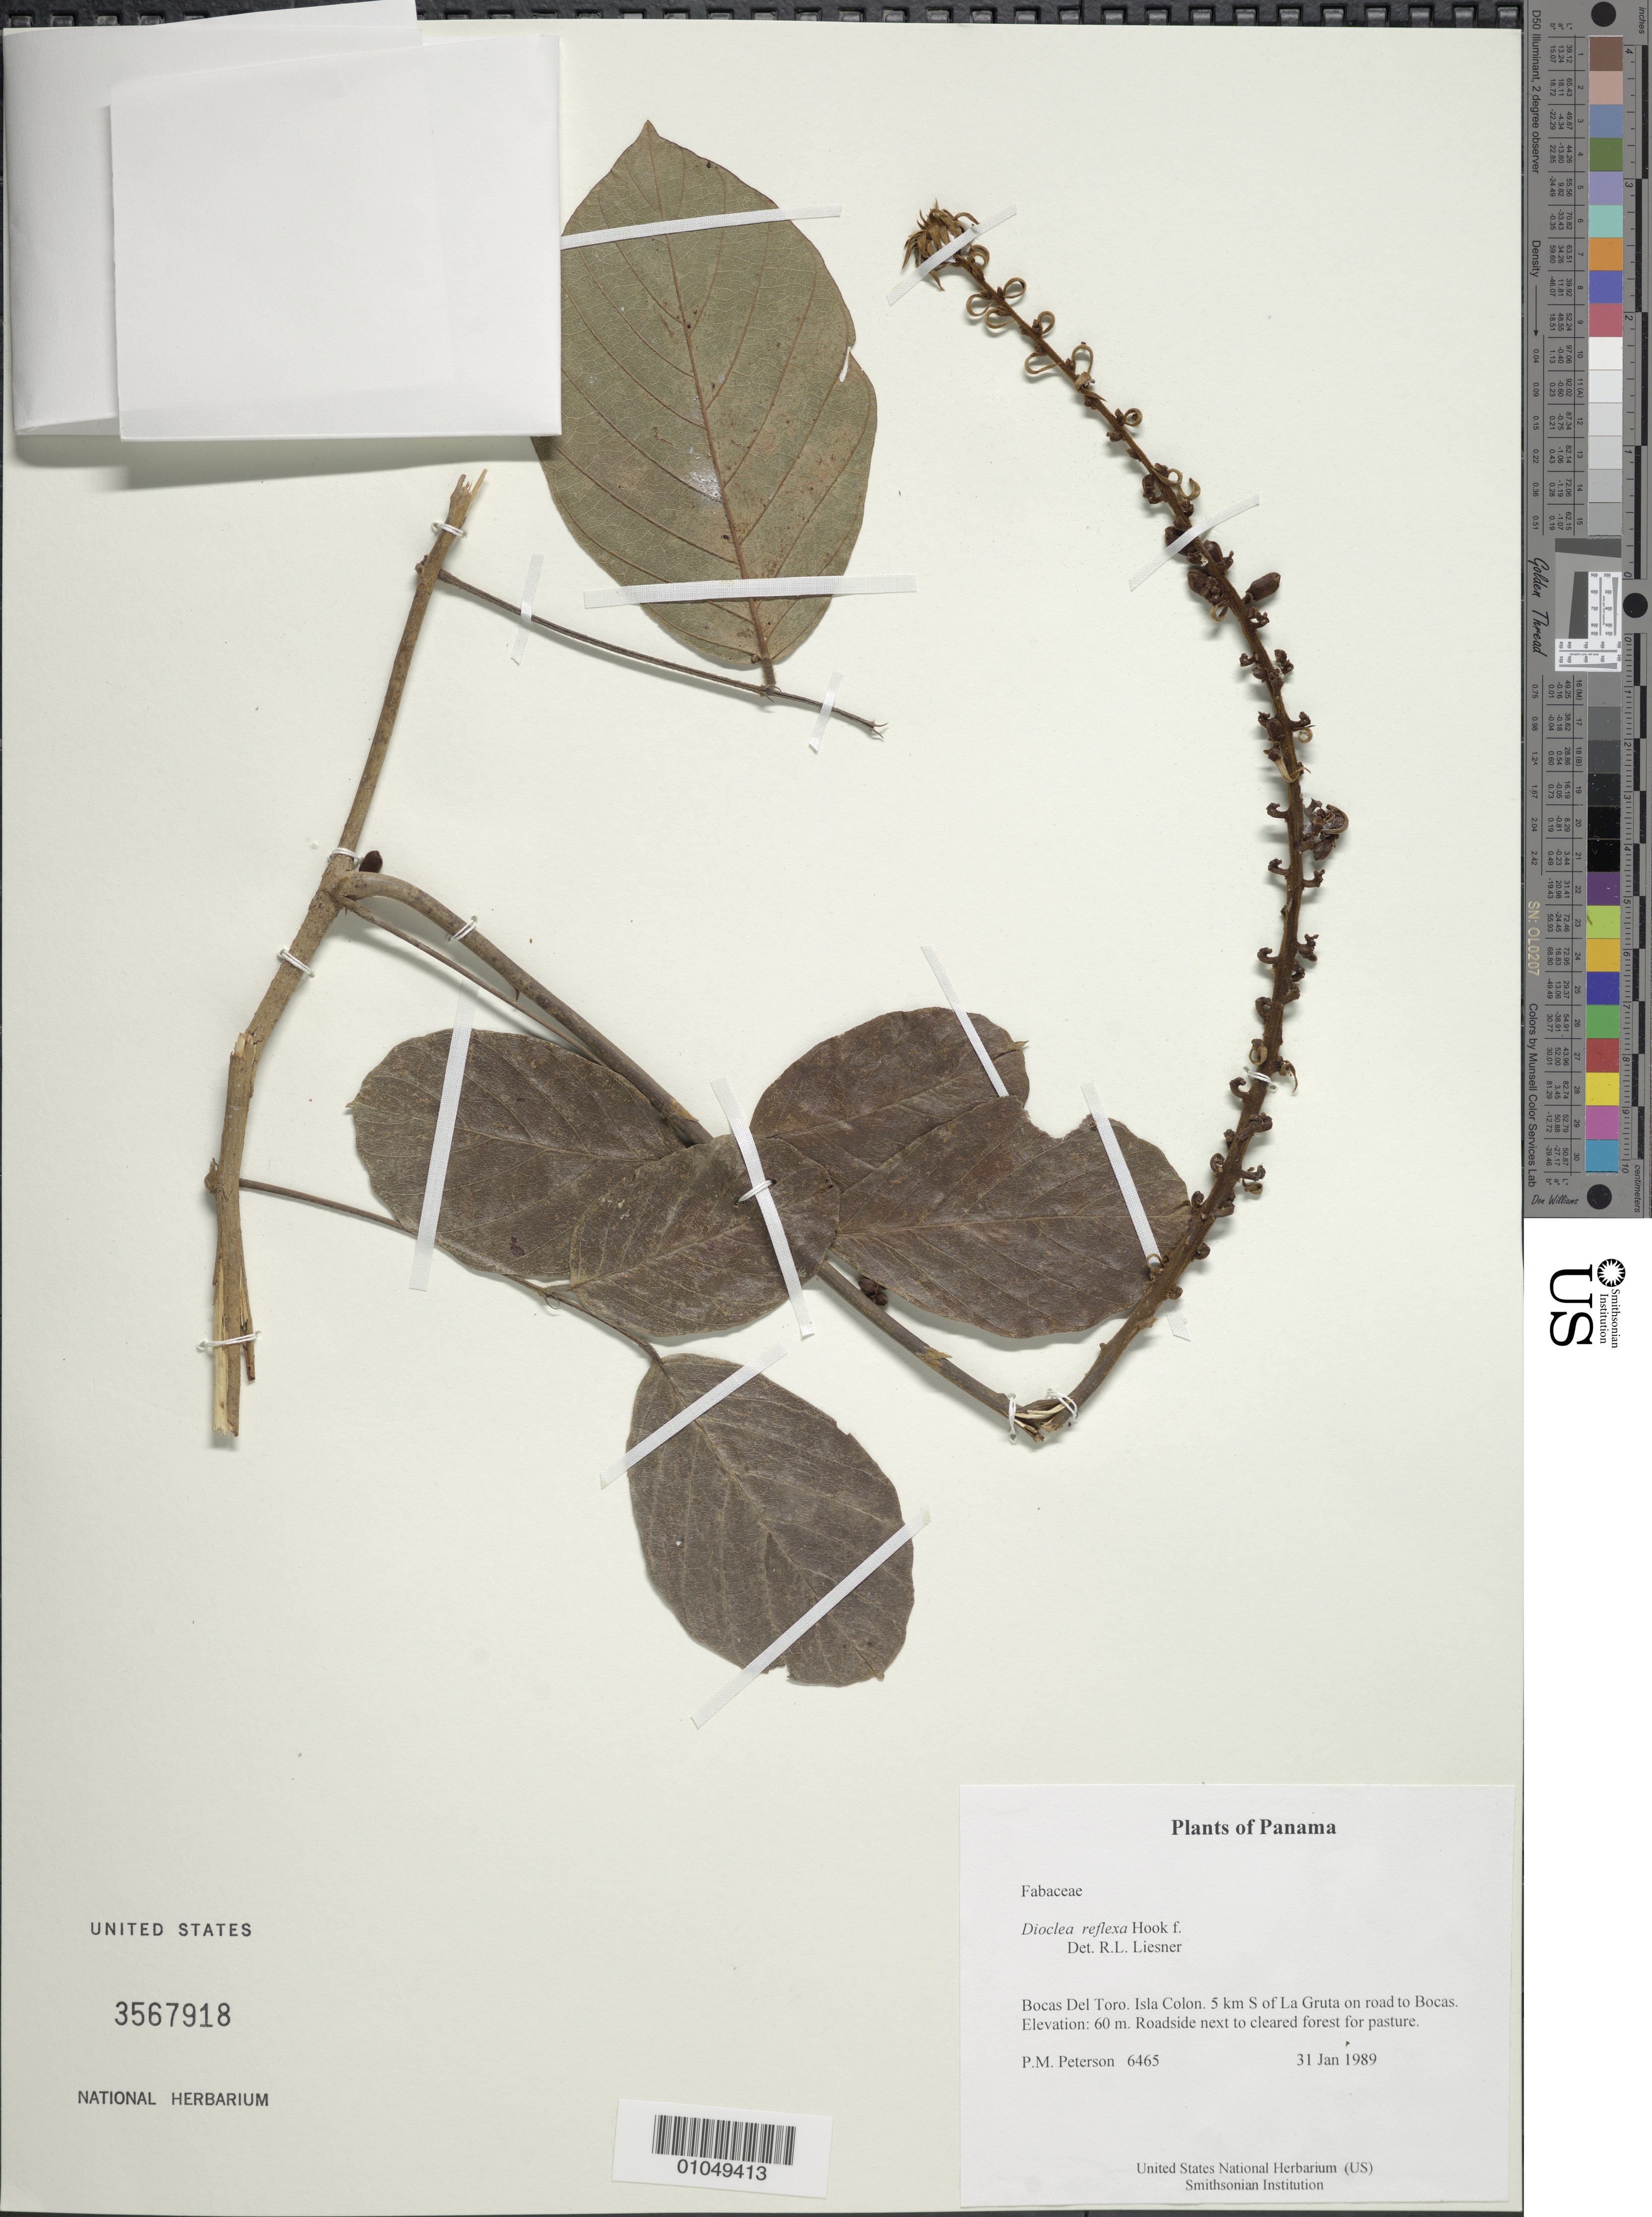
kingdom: Plantae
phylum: Tracheophyta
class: Magnoliopsida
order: Fabales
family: Fabaceae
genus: Macropsychanthus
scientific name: Macropsychanthus comosus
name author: (G. Mey.) L.P. Queiroz & Snak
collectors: P. M. Peterson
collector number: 06465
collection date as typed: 31 Jan 1989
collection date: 1989-01-31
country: Panama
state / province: Bocas del Toro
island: Colón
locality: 5 km S of La Gruta on road to Bocas.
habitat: Roadside next to cleared forest for pasture.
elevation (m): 60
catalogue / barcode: US 3567918